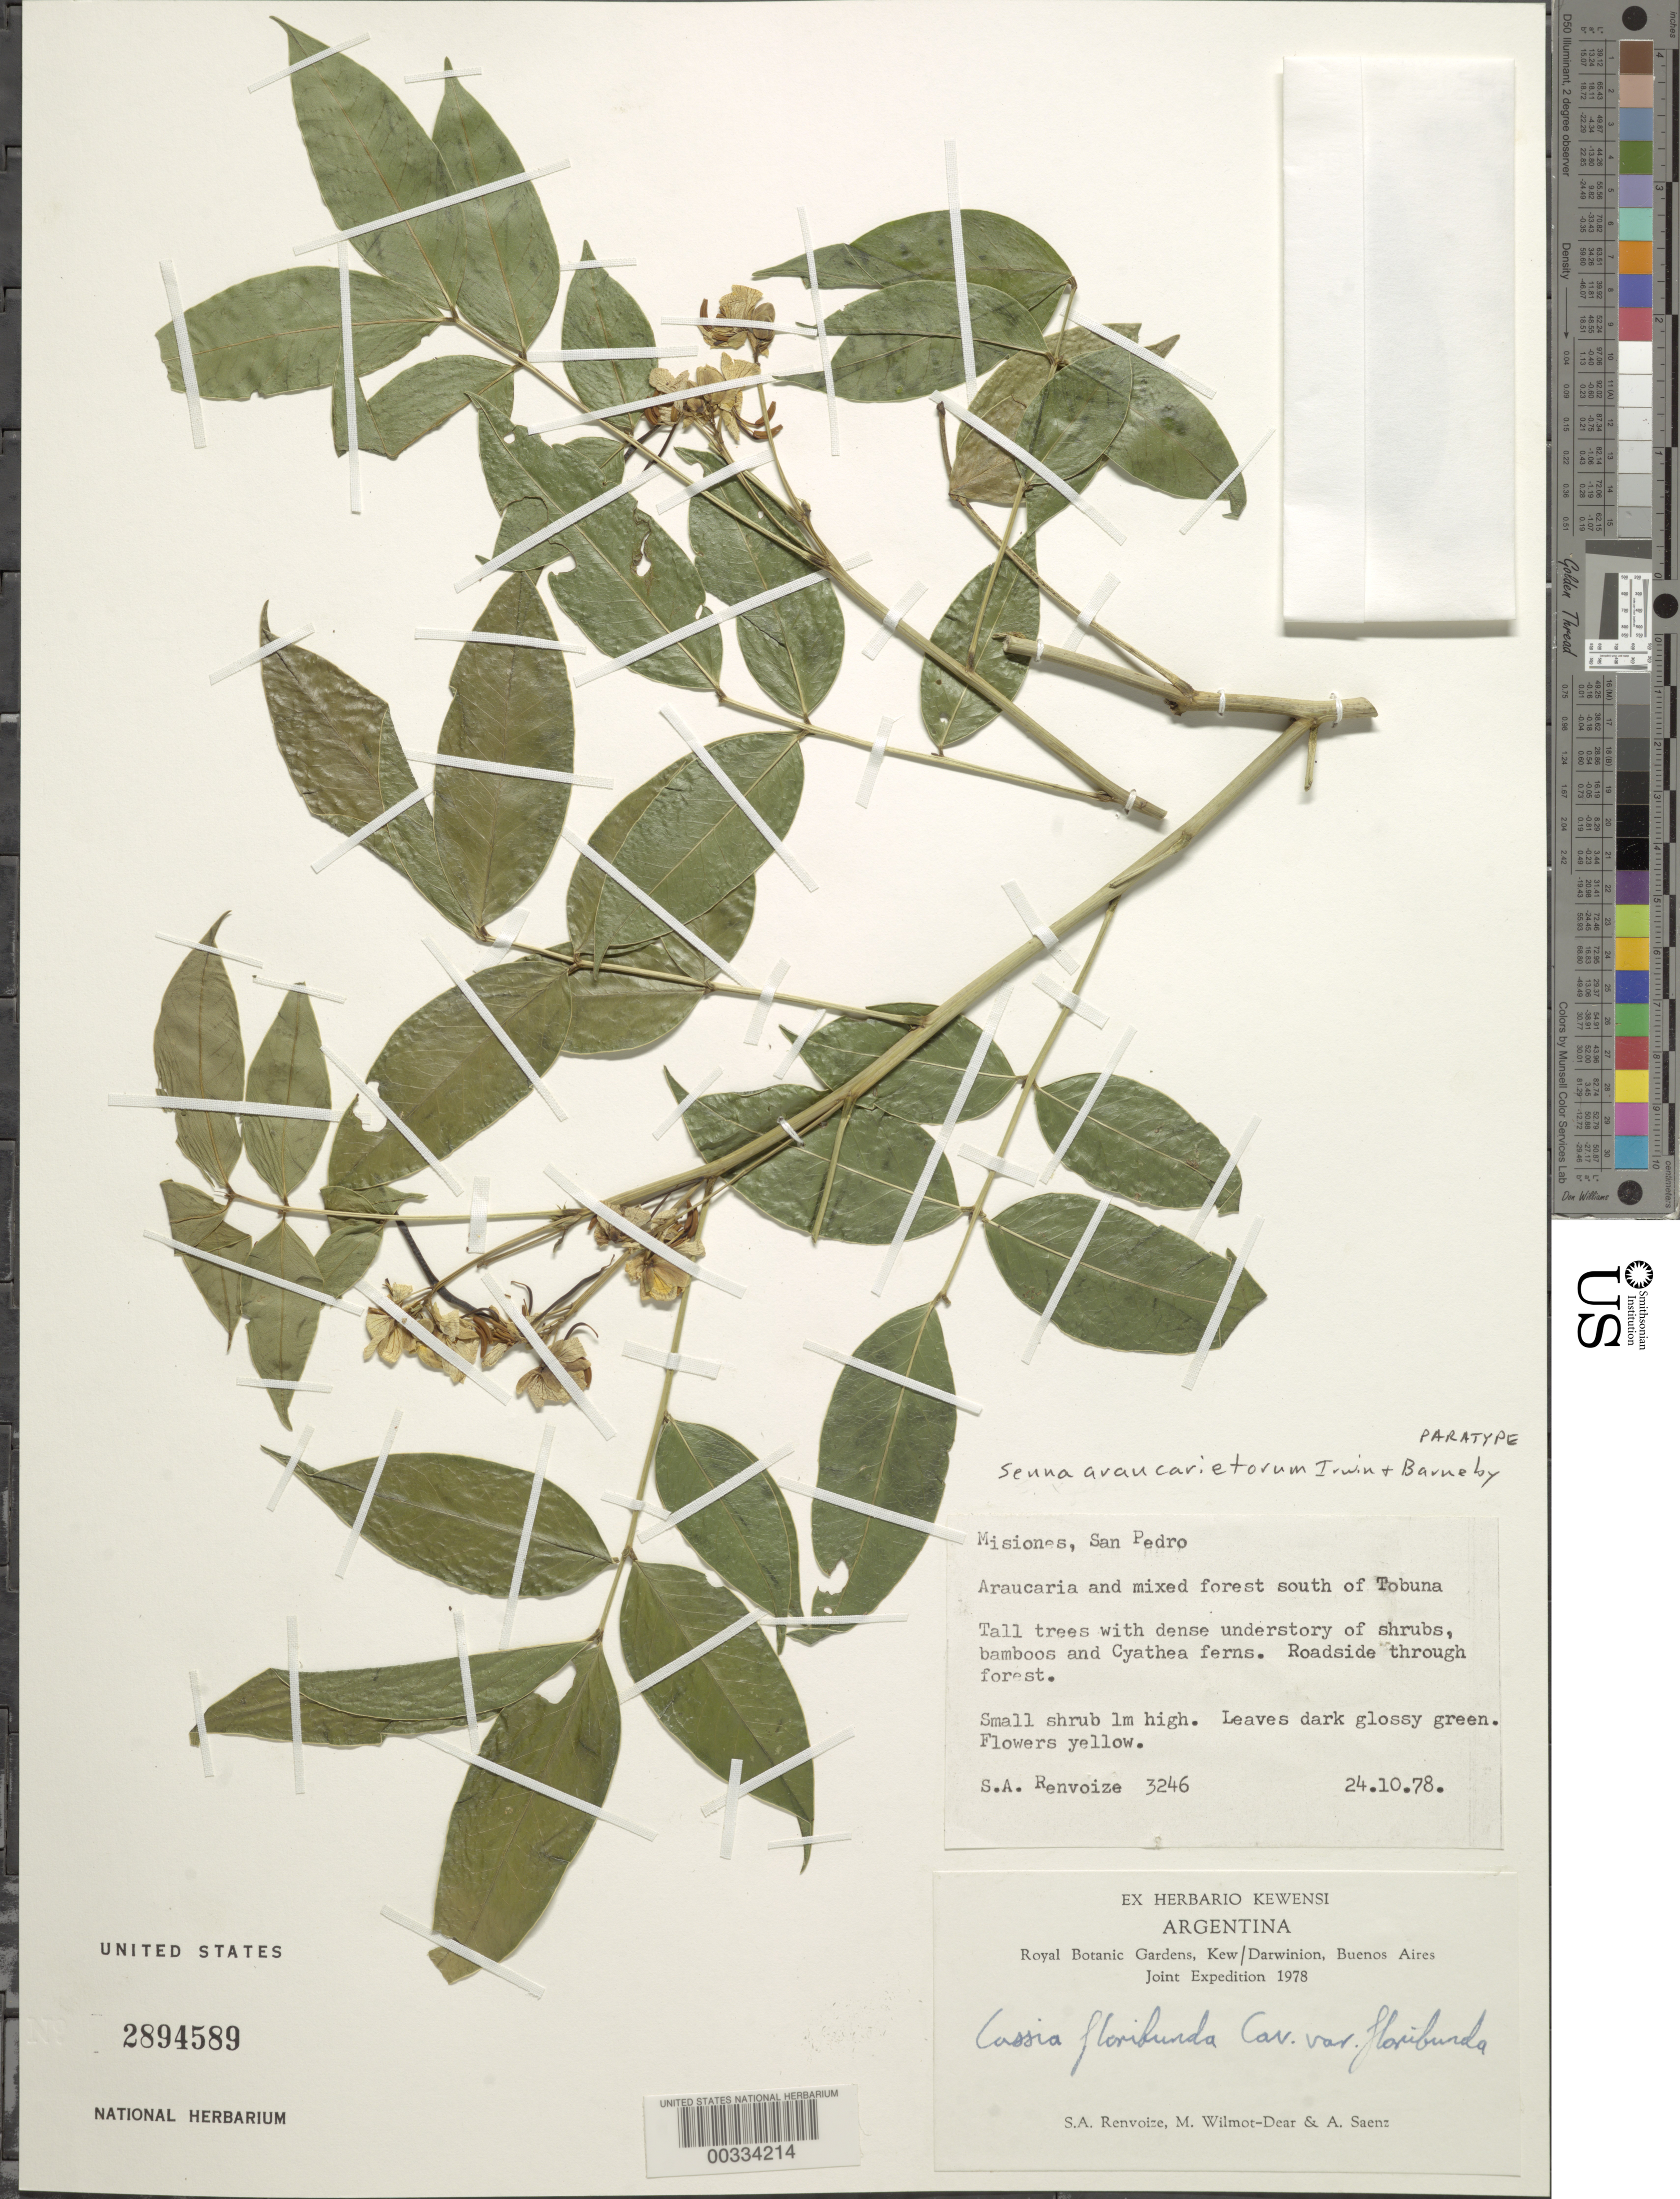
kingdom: Plantae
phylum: Tracheophyta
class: Magnoliopsida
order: Fabales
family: Fabaceae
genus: Senna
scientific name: Senna araucarietorum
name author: H.S. Irwin & Barneby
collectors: S. A. Renvoize, M. Wilmot-Dear & A. A. Saenz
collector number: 3246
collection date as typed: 24 Oct 1978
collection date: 1978-10-24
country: Argentina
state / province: Misiones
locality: Forest S of Tobuna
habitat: Mixed forest; tall trees with dense understory; roadside through forest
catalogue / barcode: US 2894589